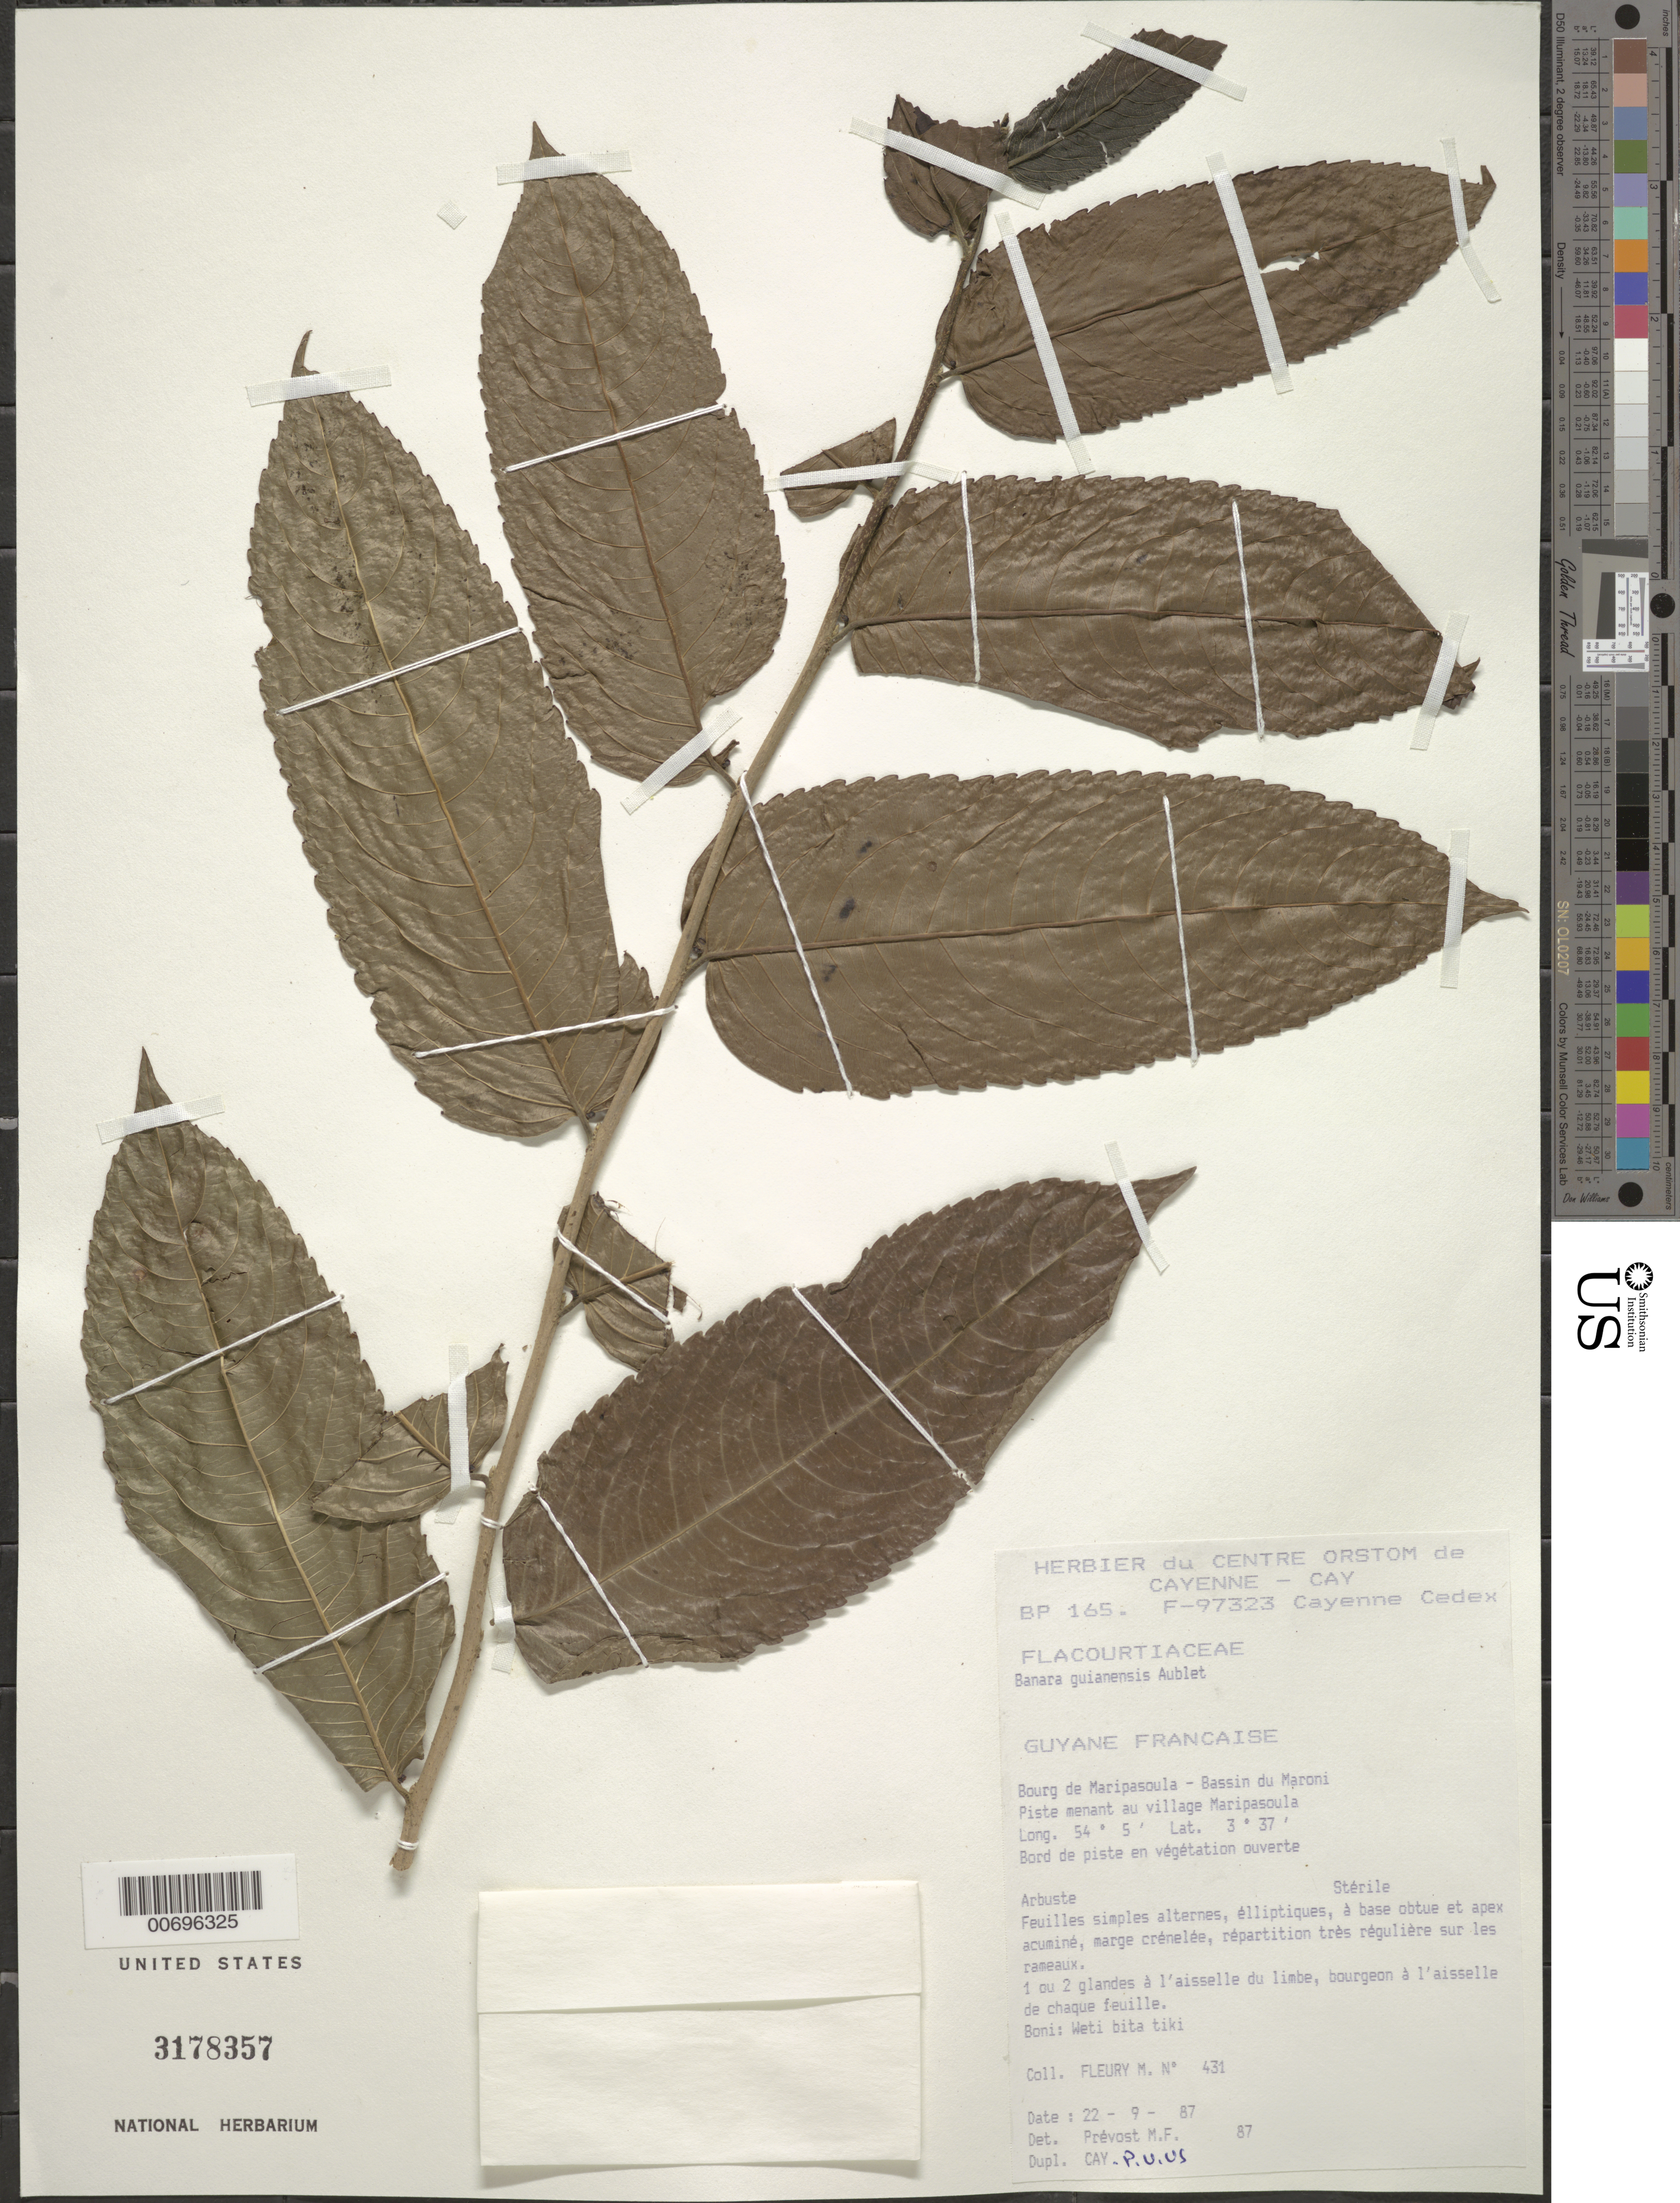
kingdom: Plantae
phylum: Tracheophyta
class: Magnoliopsida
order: Malpighiales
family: Salicaceae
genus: Banara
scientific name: Banara guianensis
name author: Aubl.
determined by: Prévost, M.-F.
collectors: M. Fleury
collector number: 431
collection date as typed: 22-Sep-87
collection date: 1987-09-22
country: French Guiana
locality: Bourg de Maripasoula - Bassin du Maroni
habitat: Open vegetation along road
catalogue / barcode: US 3178357